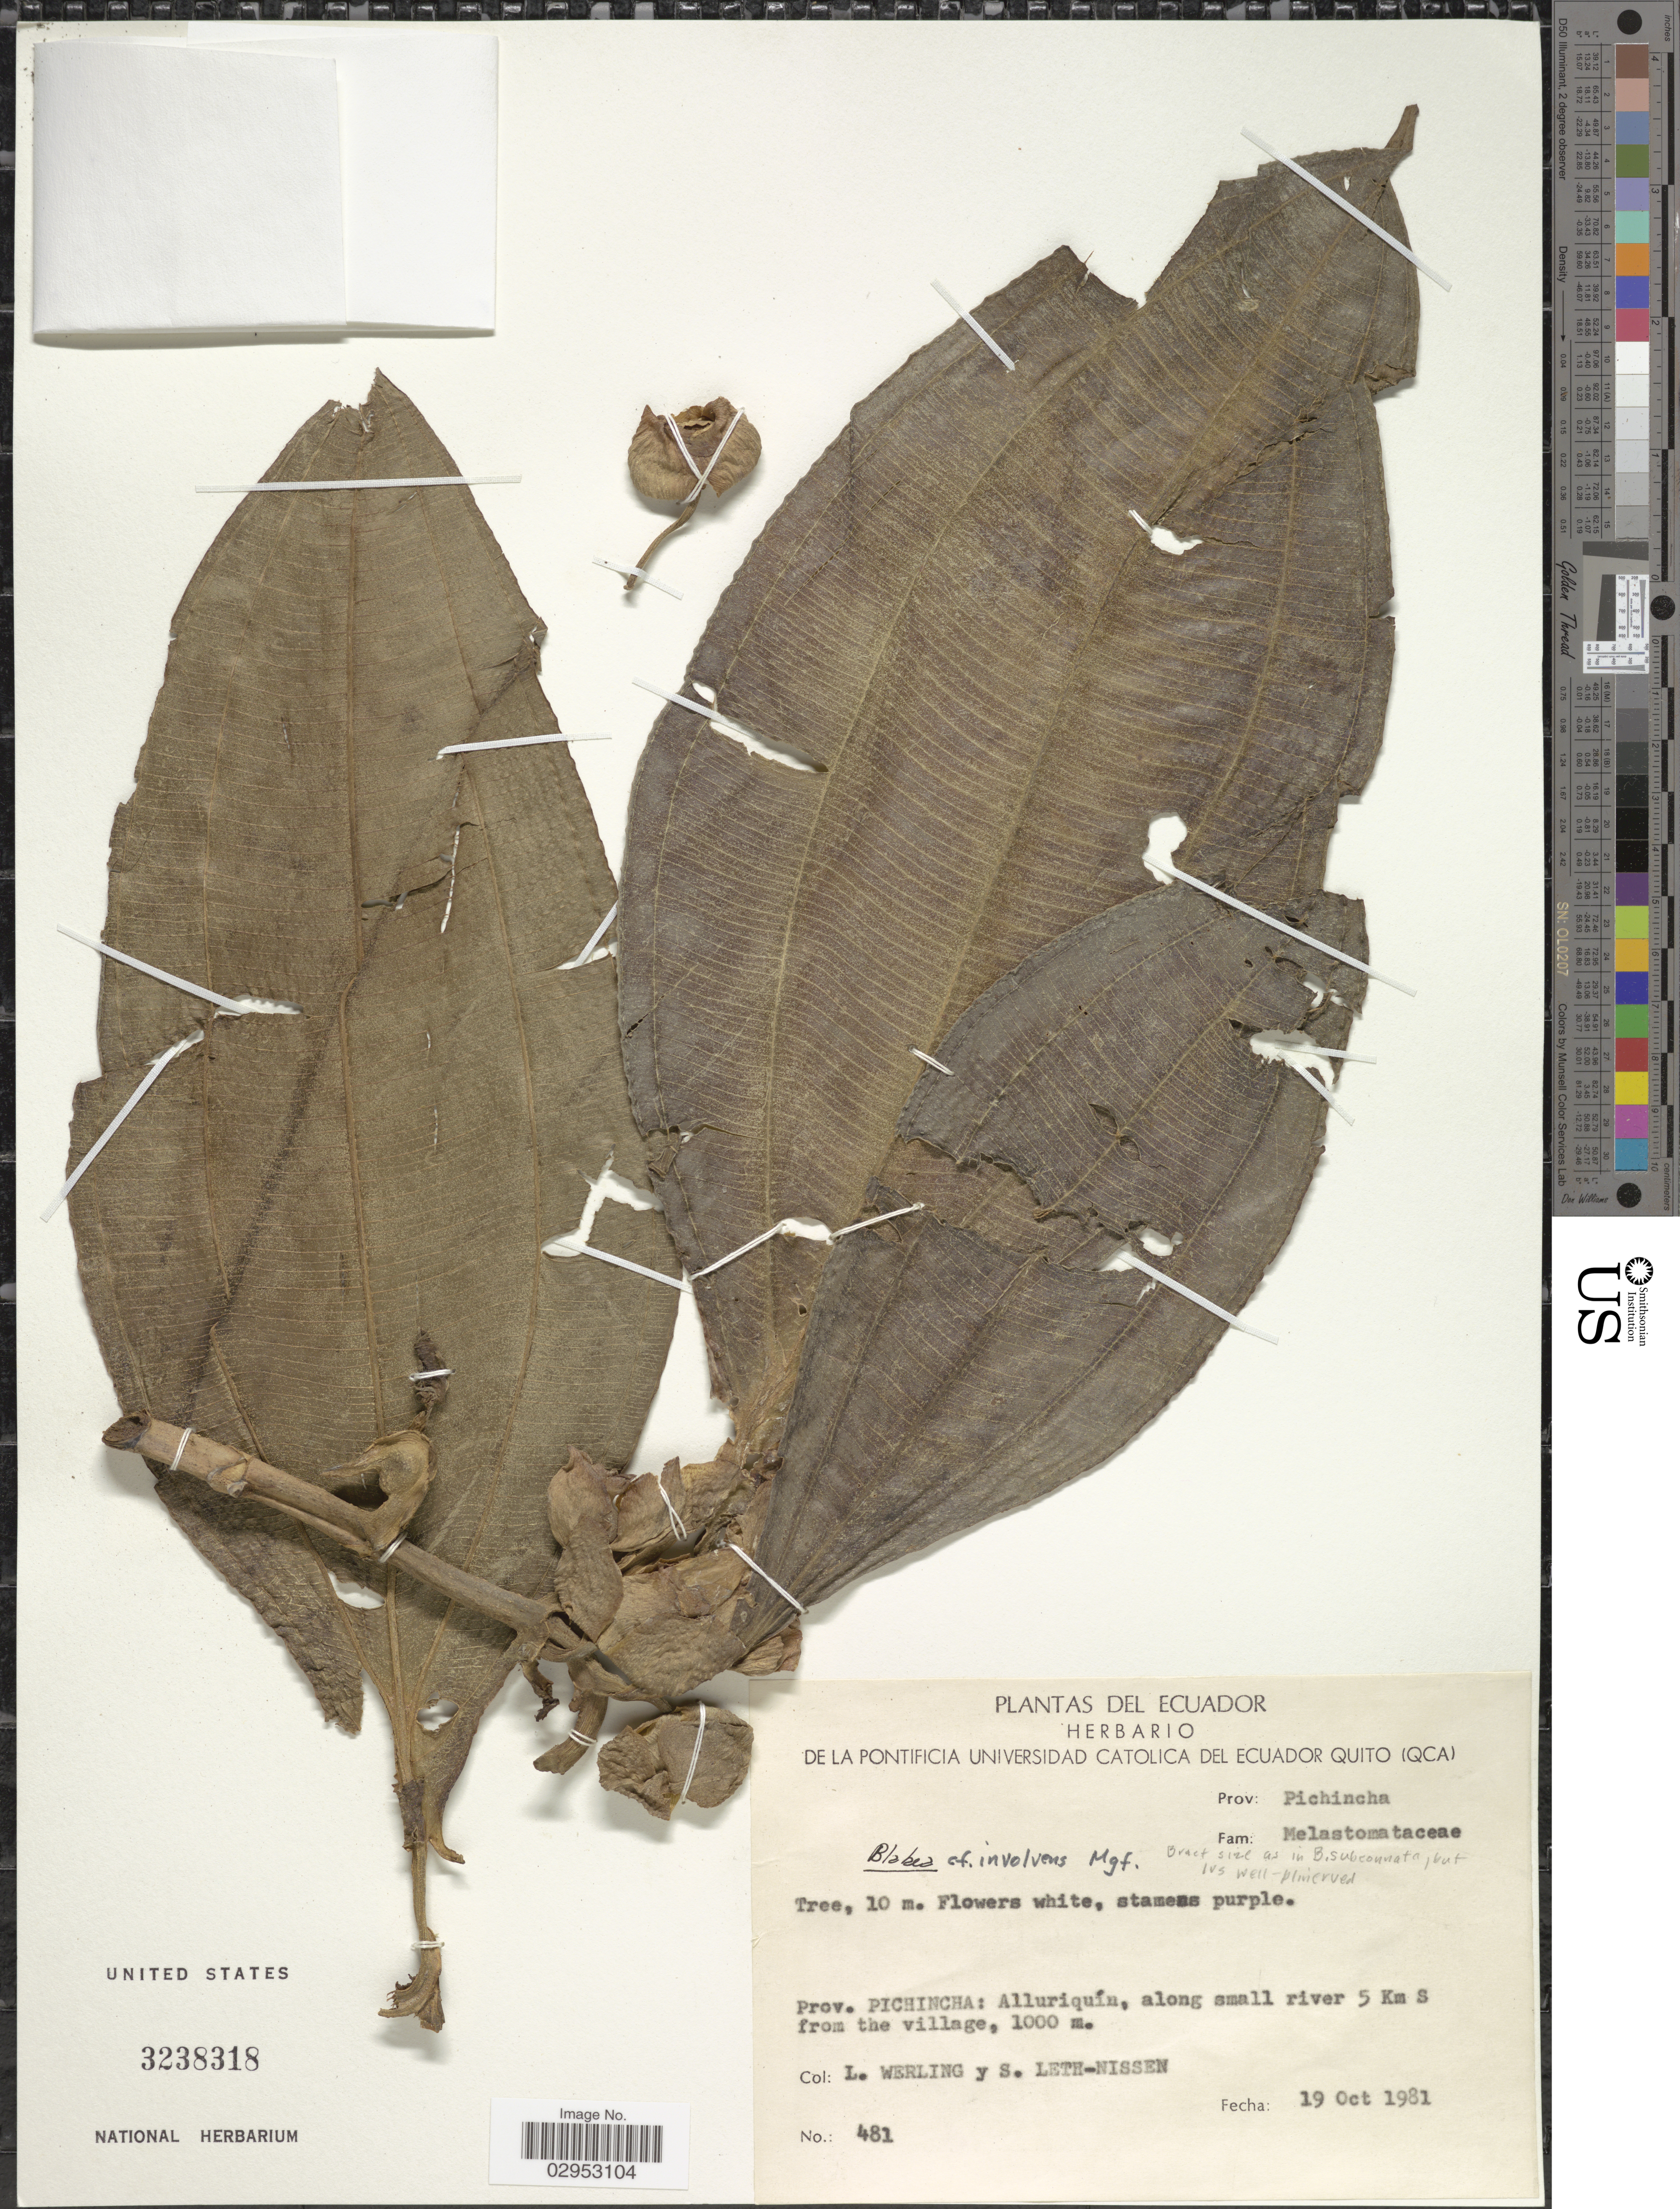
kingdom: Plantae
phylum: Tracheophyta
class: Magnoliopsida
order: Myrtales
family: Melastomataceae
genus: Blakea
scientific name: Blakea involvens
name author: Markgr.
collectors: L. Werling & S. Leth-Nissen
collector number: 481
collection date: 1981-10-19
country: Ecuador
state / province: Pichincha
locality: Alluriquín, along small river 5 Km S from the village.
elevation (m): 1000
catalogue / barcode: US 3238318